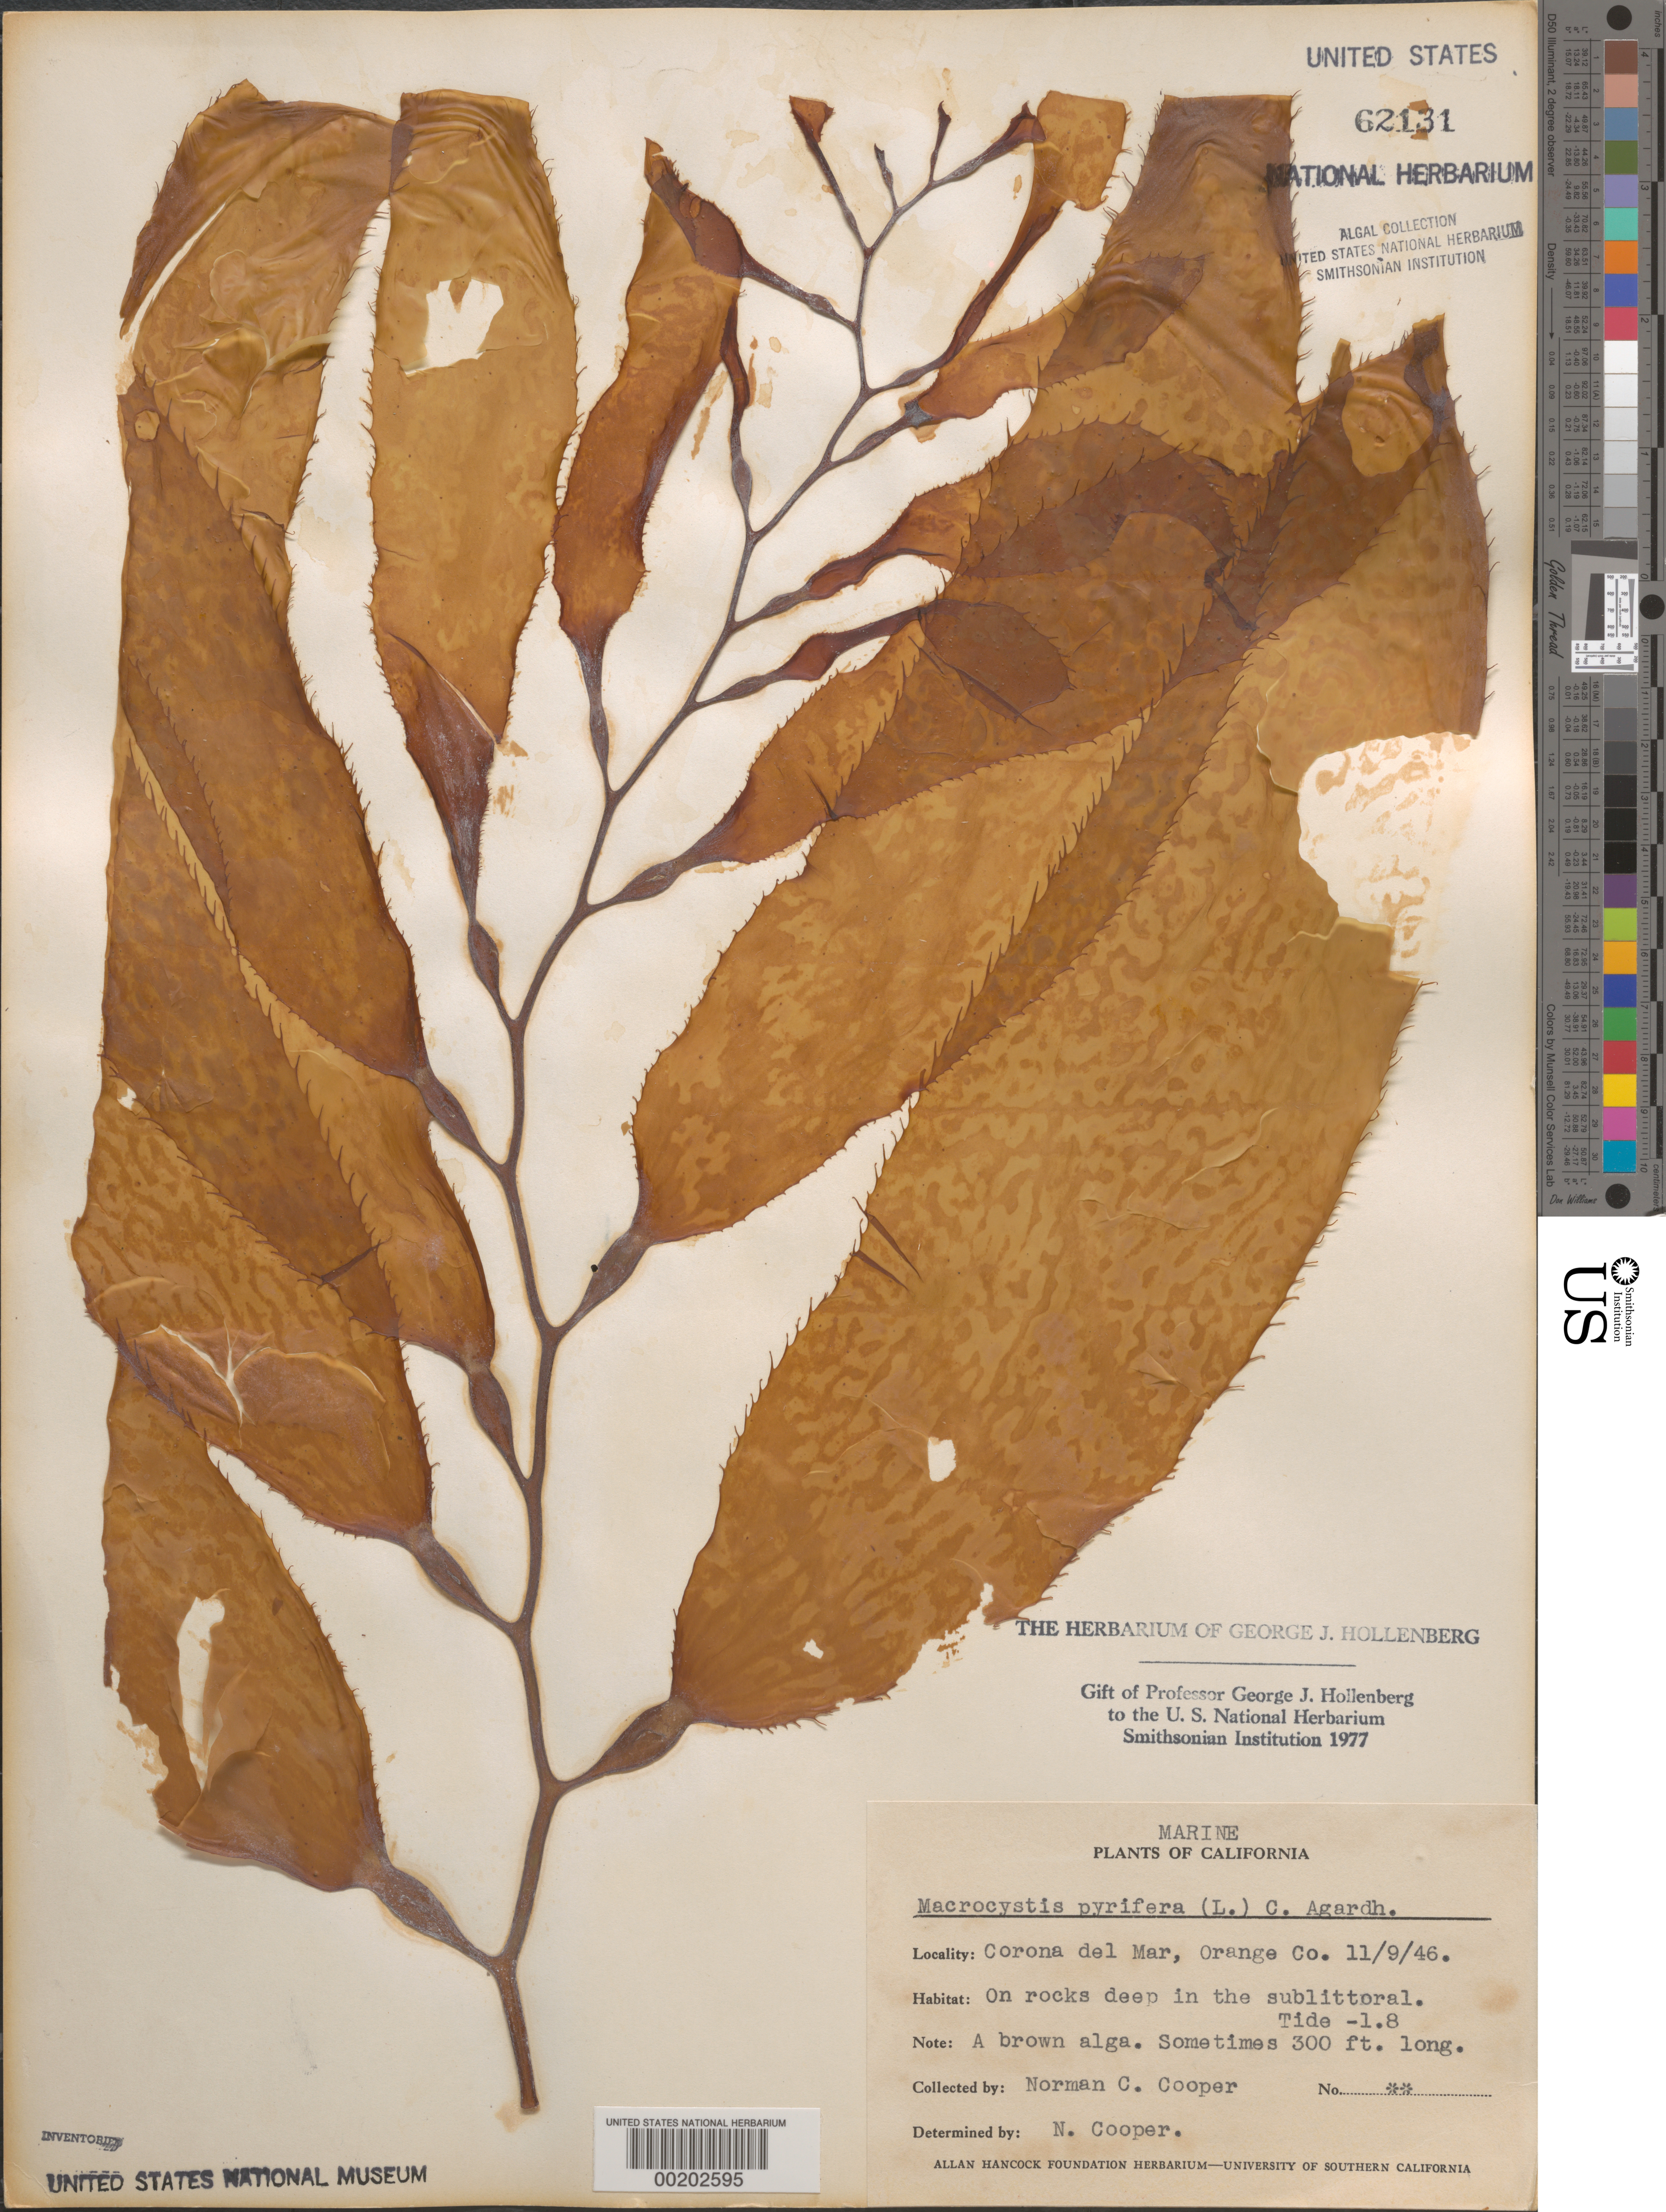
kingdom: Chromista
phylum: Ochrophyta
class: Phaeophyceae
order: Laminariales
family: Laminariaceae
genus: Macrocystis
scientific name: Macrocystis pyrifera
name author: (L.) C. Agardh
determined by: Cooper, N. C.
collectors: N. Cooper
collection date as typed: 09 Nov 1946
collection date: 1946-11-09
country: United States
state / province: California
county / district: Orange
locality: Corona del Mar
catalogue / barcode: US 62131